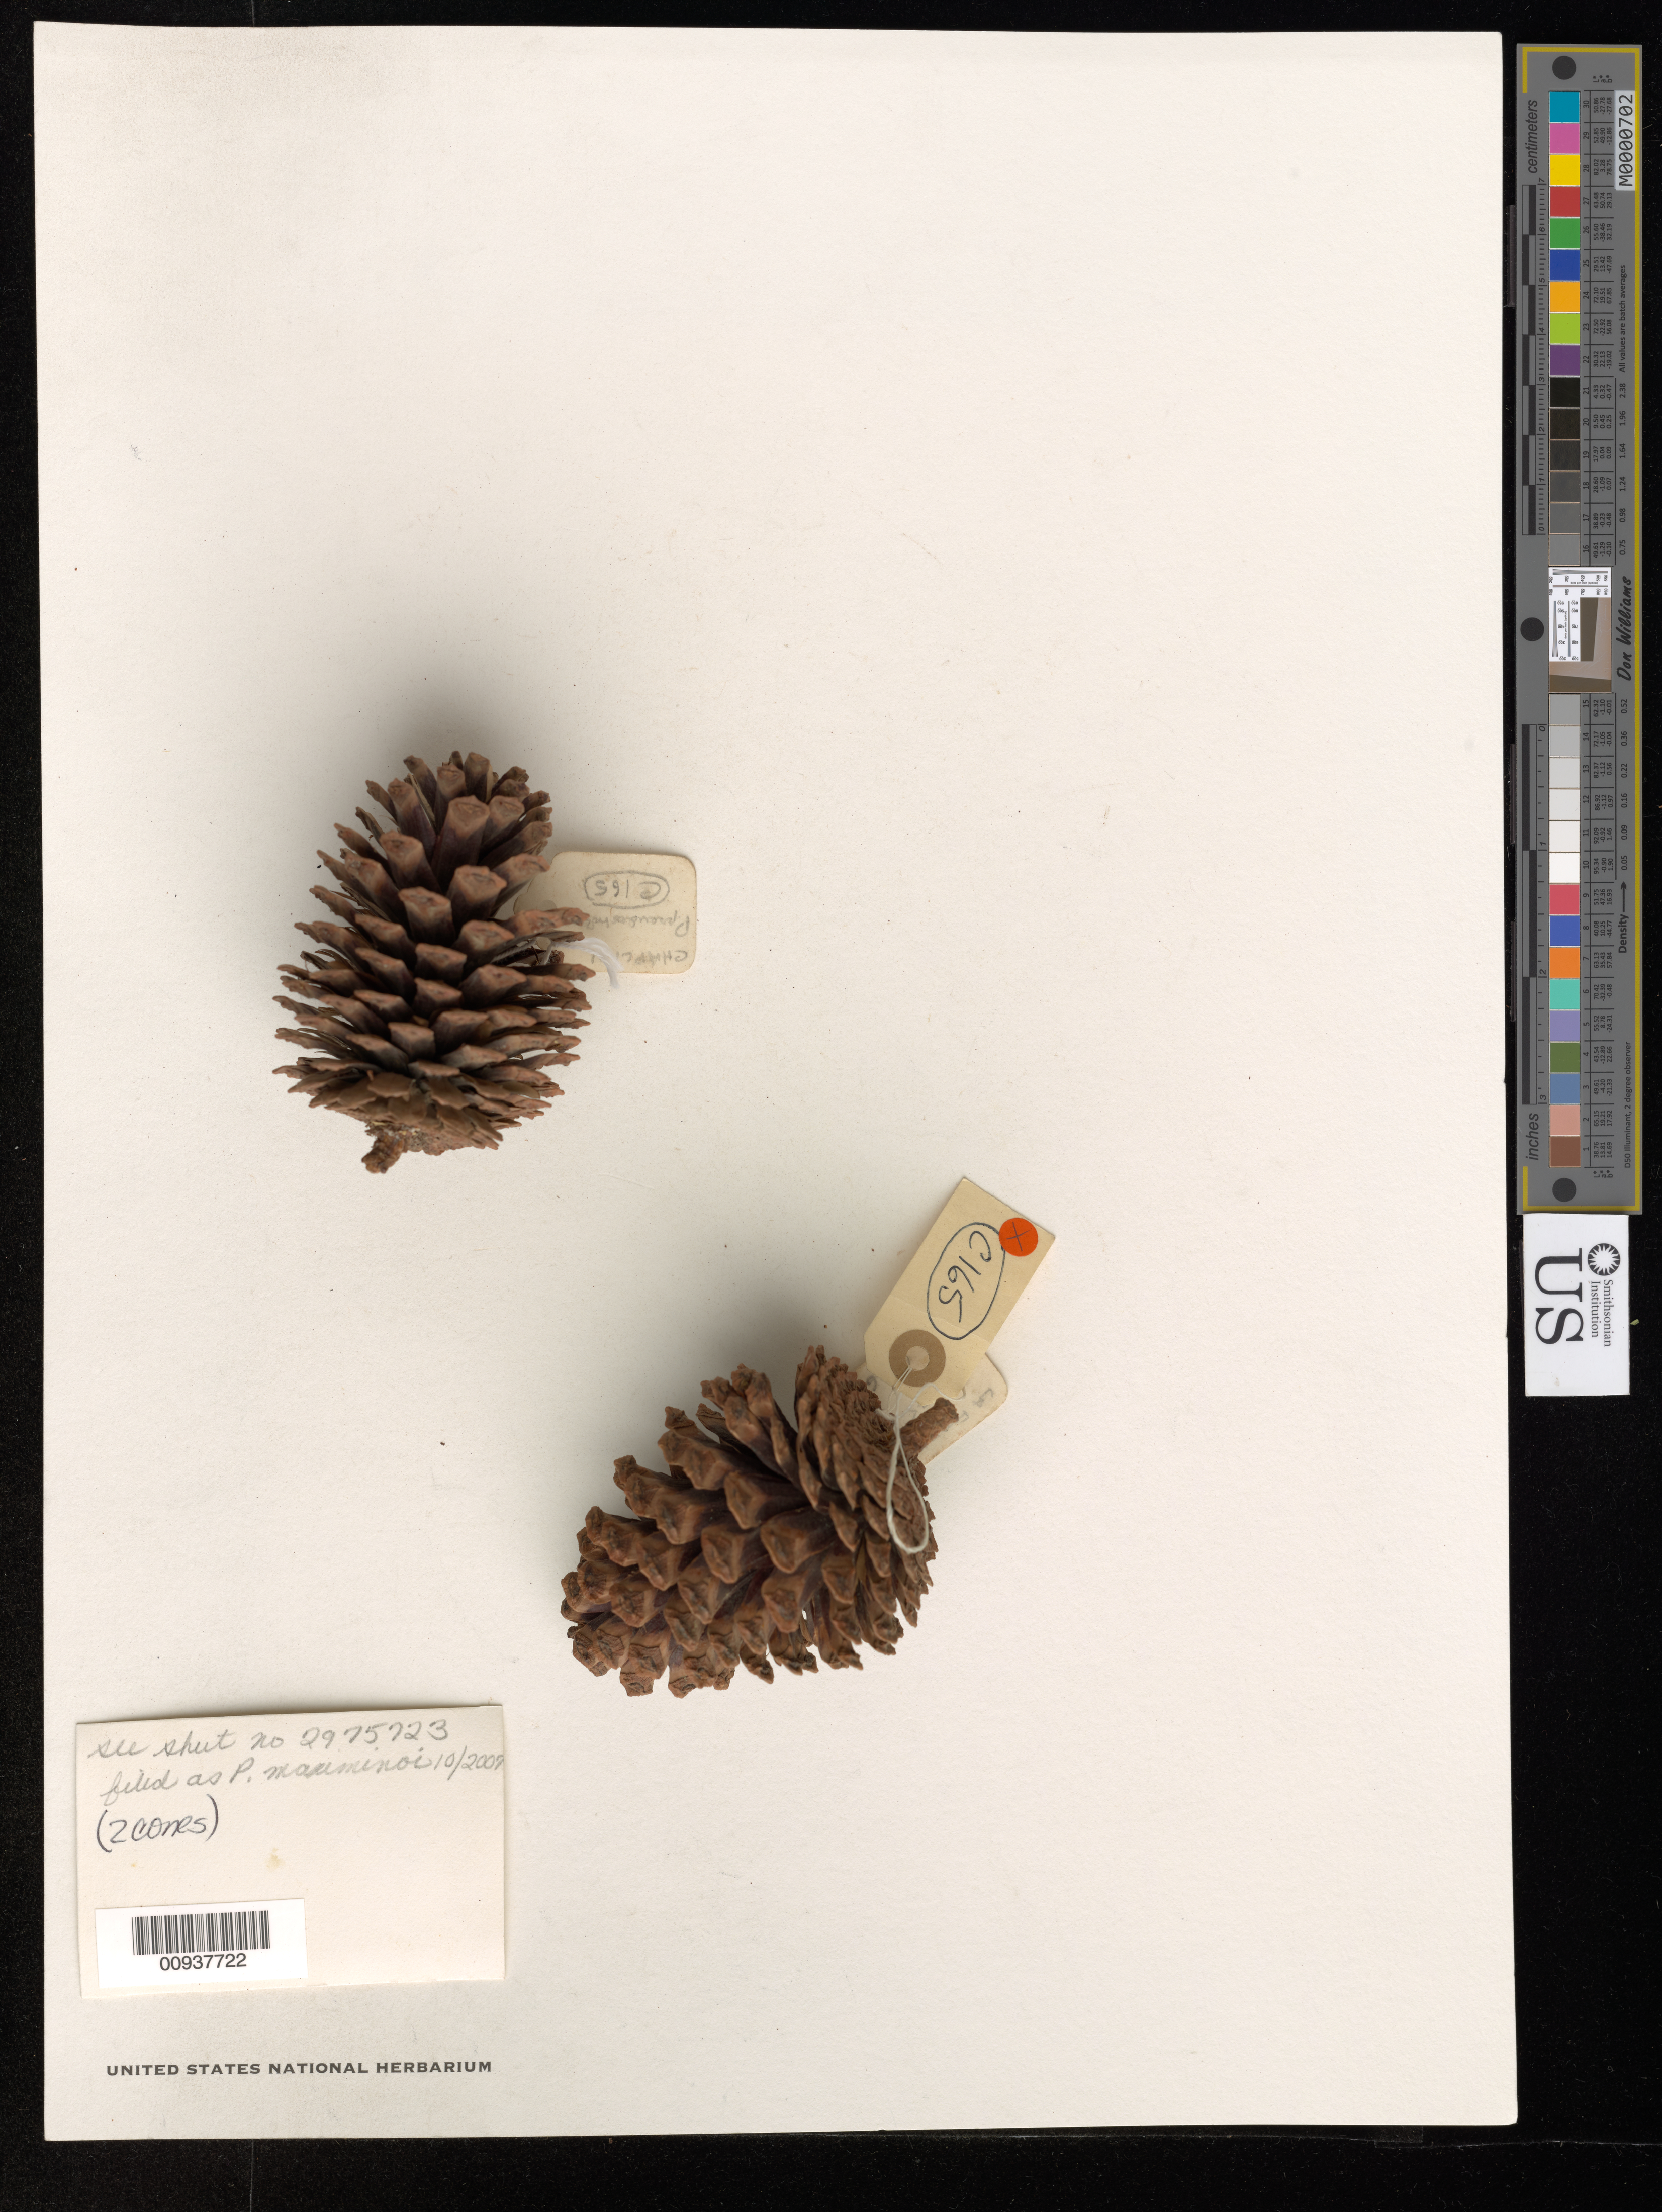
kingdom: Plantae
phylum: Tracheophyta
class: Pinopsida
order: Pinales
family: Pinaceae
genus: Pinus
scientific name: Pinus maximinoi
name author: H.E. Moore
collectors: Chaplin, G.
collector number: C165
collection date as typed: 15 Apr 1975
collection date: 1975-04-15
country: Honduras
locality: La Fortuna.